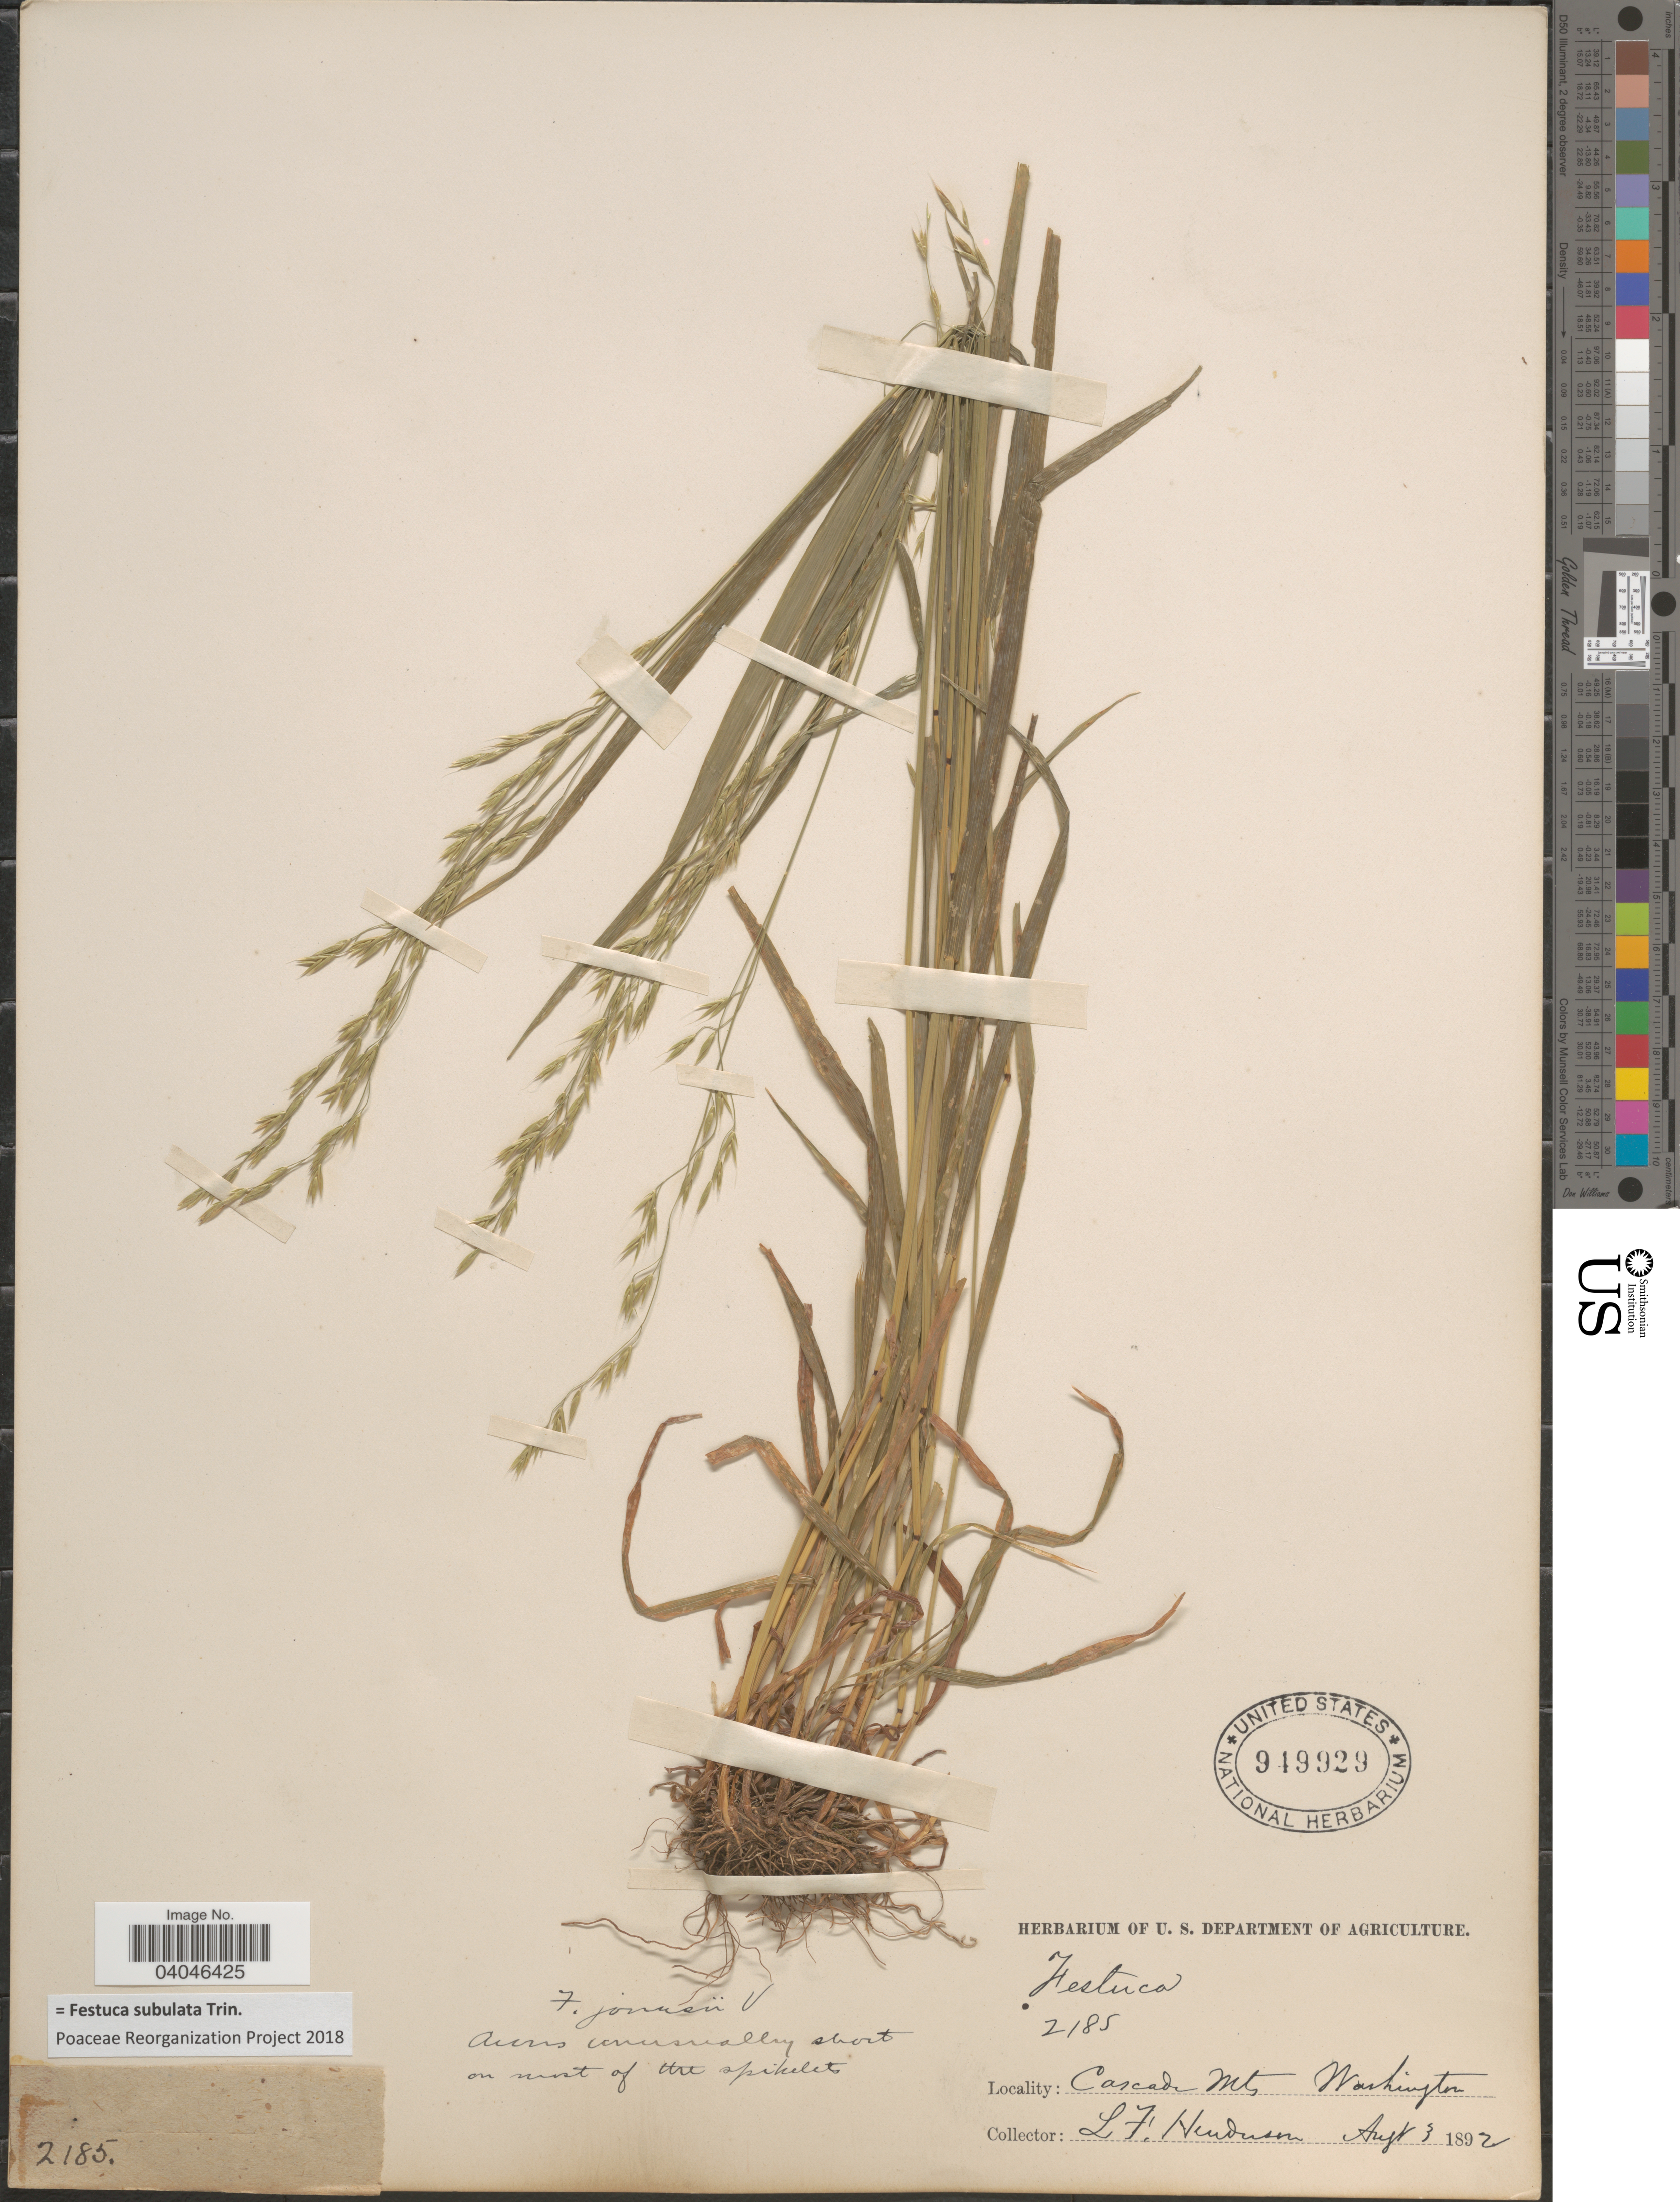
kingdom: Plantae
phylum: Tracheophyta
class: Liliopsida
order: Poales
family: Poaceae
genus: Festuca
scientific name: Festuca subulata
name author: Trin.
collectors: L. Henderson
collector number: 2185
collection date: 1892-08-03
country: United States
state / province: Washington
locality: Cascade Mts.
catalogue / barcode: US 949929